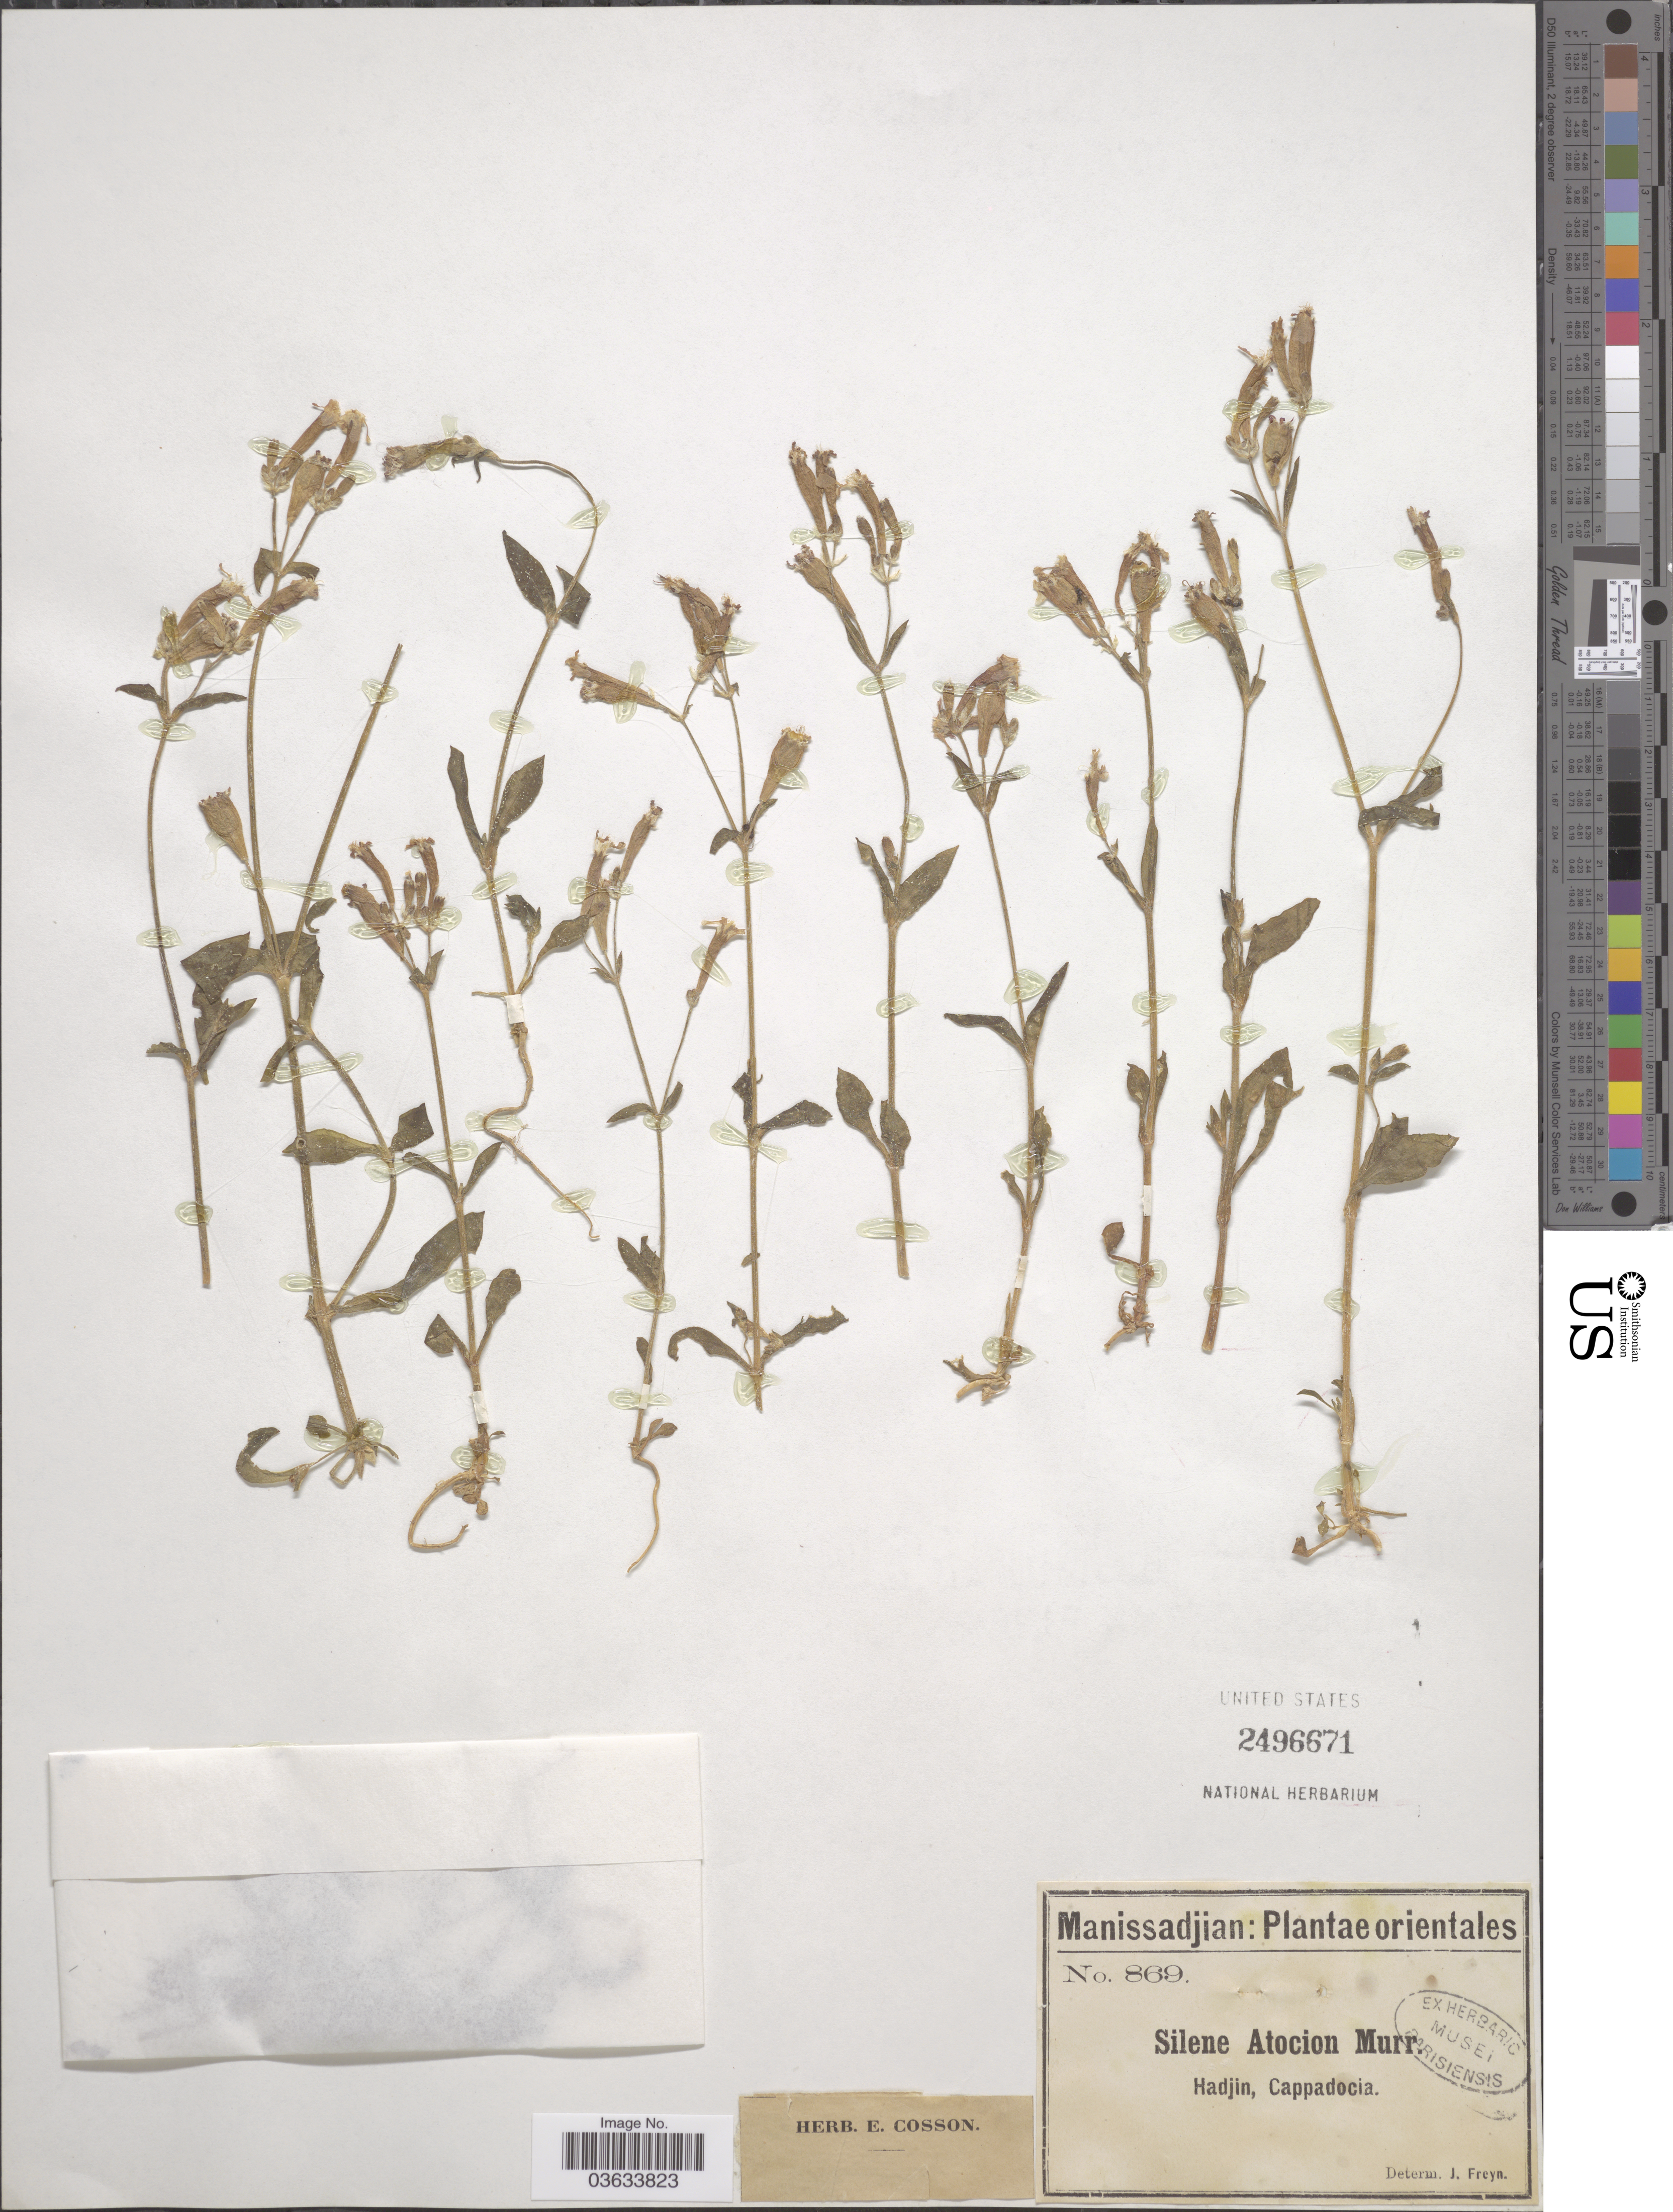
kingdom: Plantae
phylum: Tracheophyta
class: Magnoliopsida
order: Caryophyllales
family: Caryophyllaceae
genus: Silene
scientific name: Silene aegyptiaca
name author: (L.) L. f.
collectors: -. Manissadjian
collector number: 869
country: Turkey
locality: Orientales. Hadjin, Cappadocia.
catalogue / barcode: US 2496671